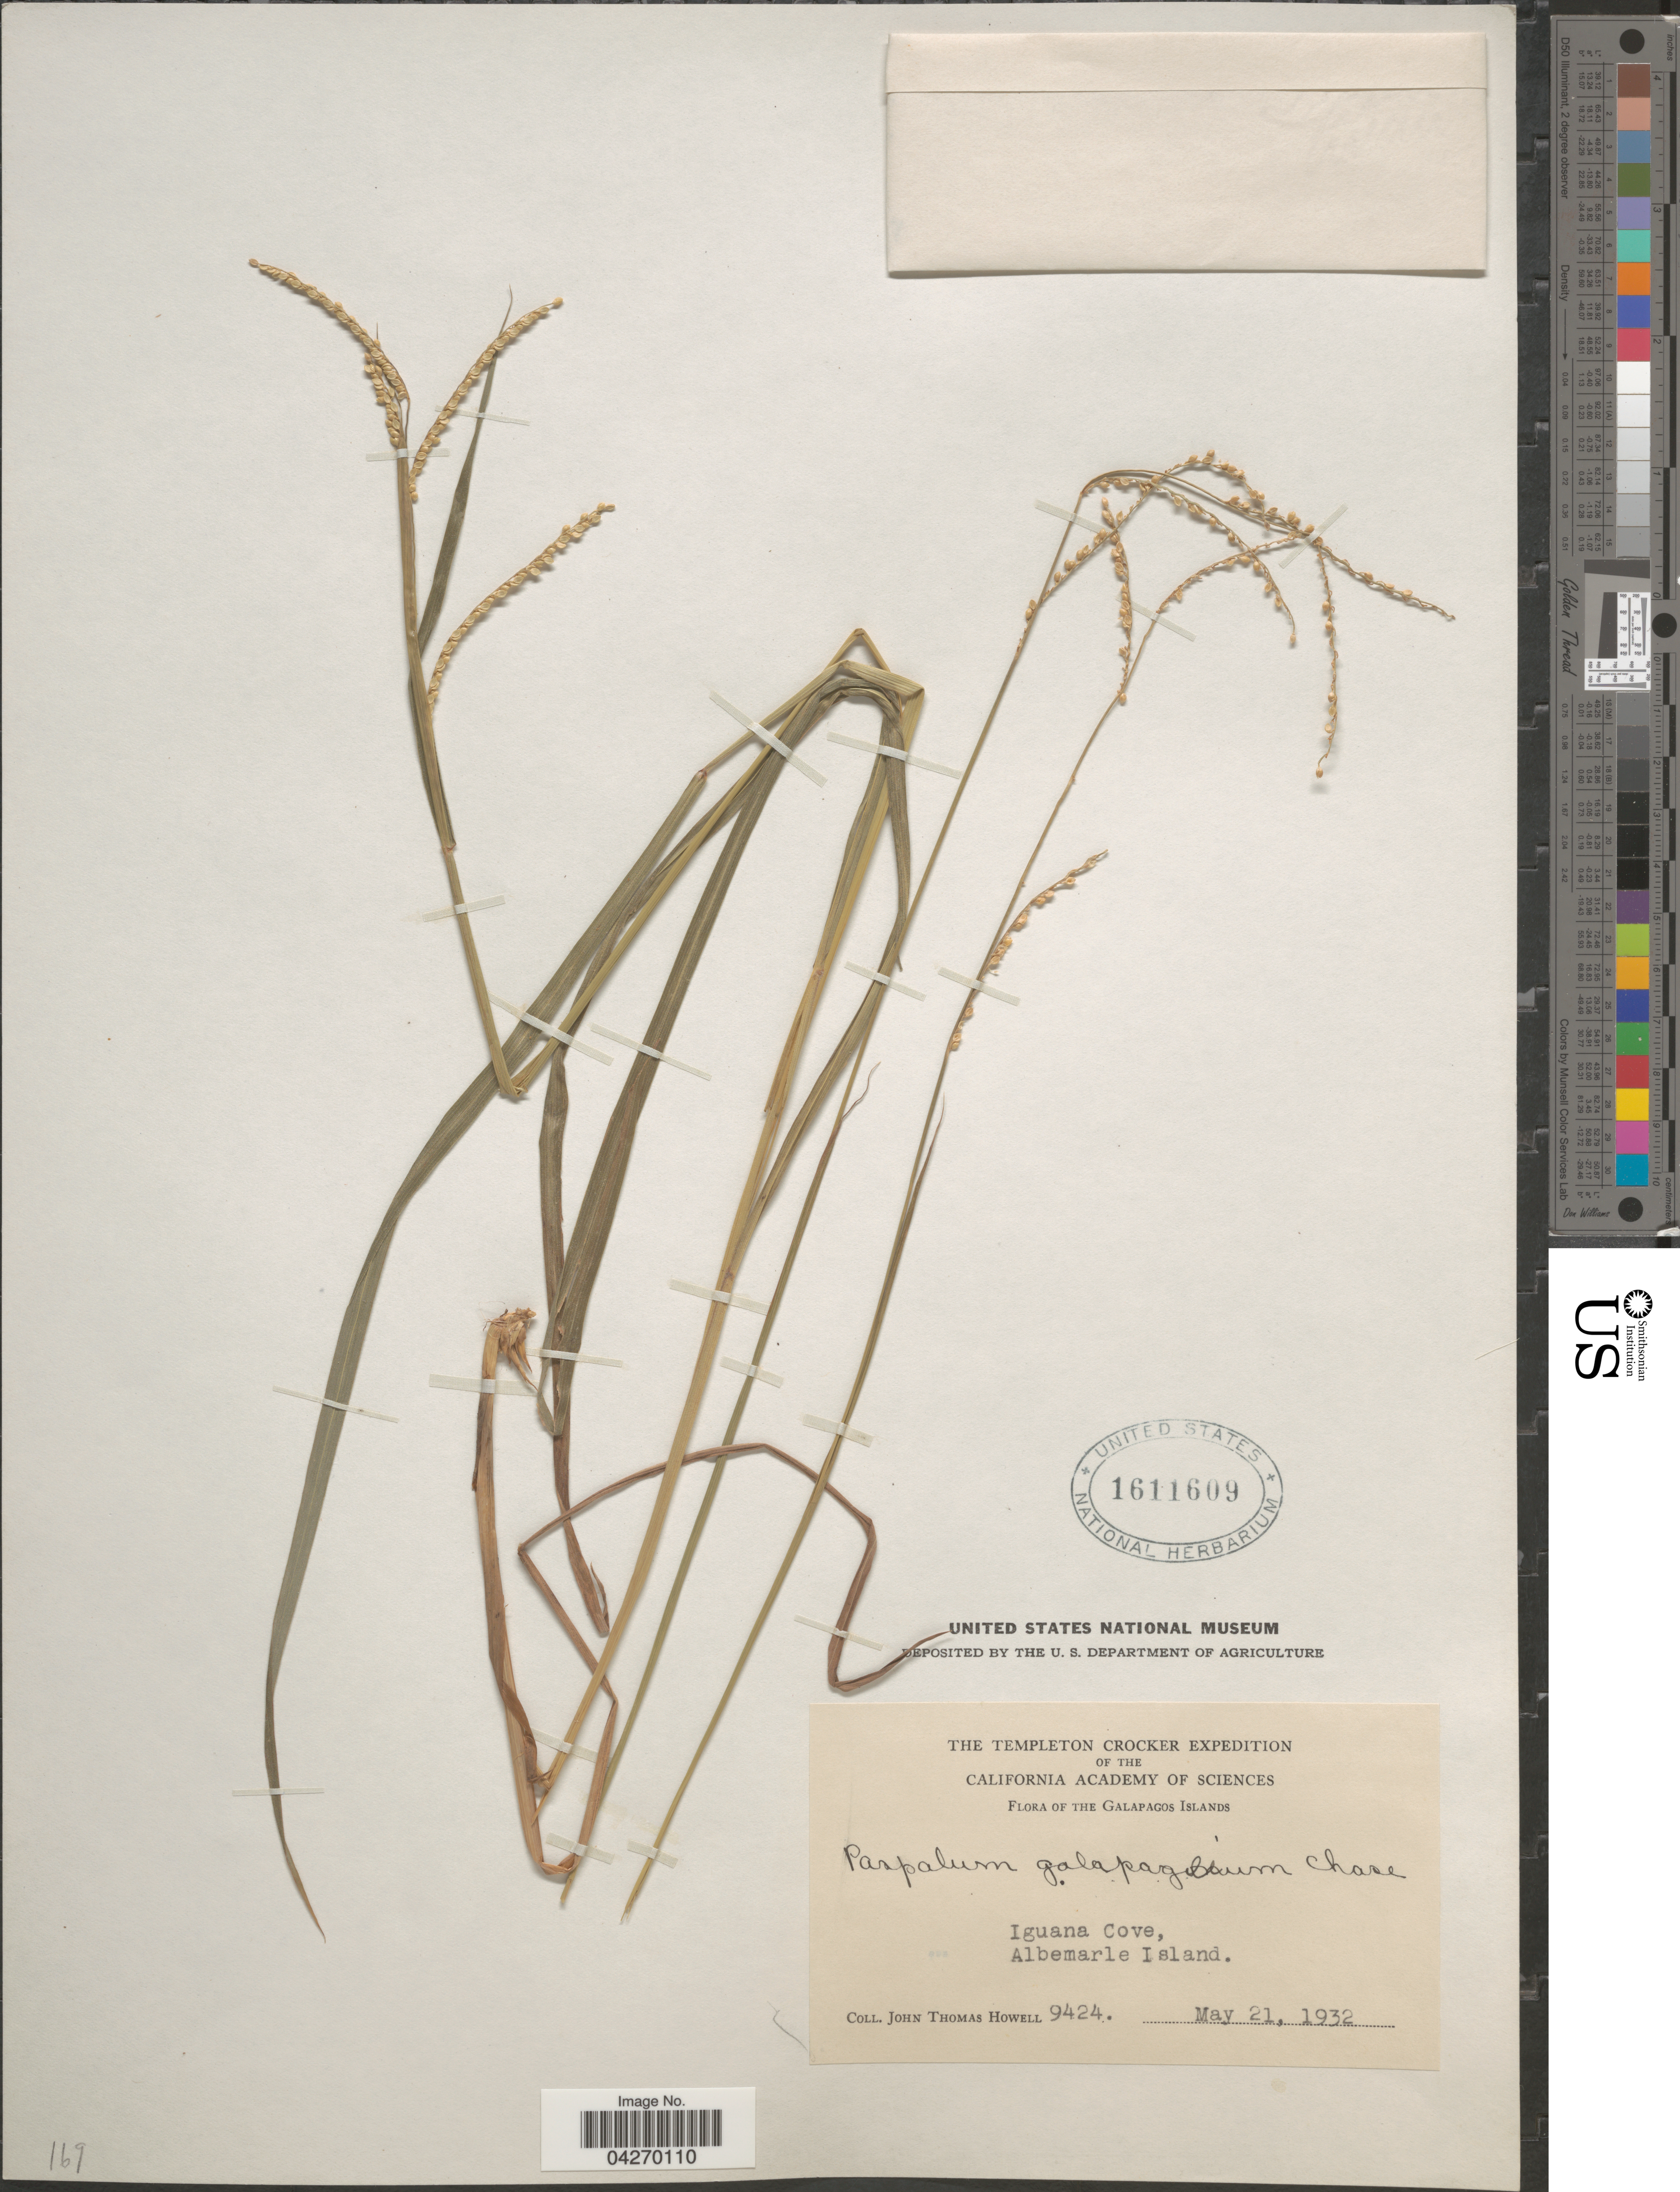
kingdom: Plantae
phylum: Tracheophyta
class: Liliopsida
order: Poales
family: Poaceae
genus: Paspalum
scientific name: Paspalum galapageium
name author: Chase ex Hitchc.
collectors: J. T. Howell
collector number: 9424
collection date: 1932-05-21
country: Ecuador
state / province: Colón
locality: The Templeton Crocker Expedition of the California Academy of Sciences. Galapagos Islands. Iguana Cove, Albemarle Island.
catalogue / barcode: US 1611609